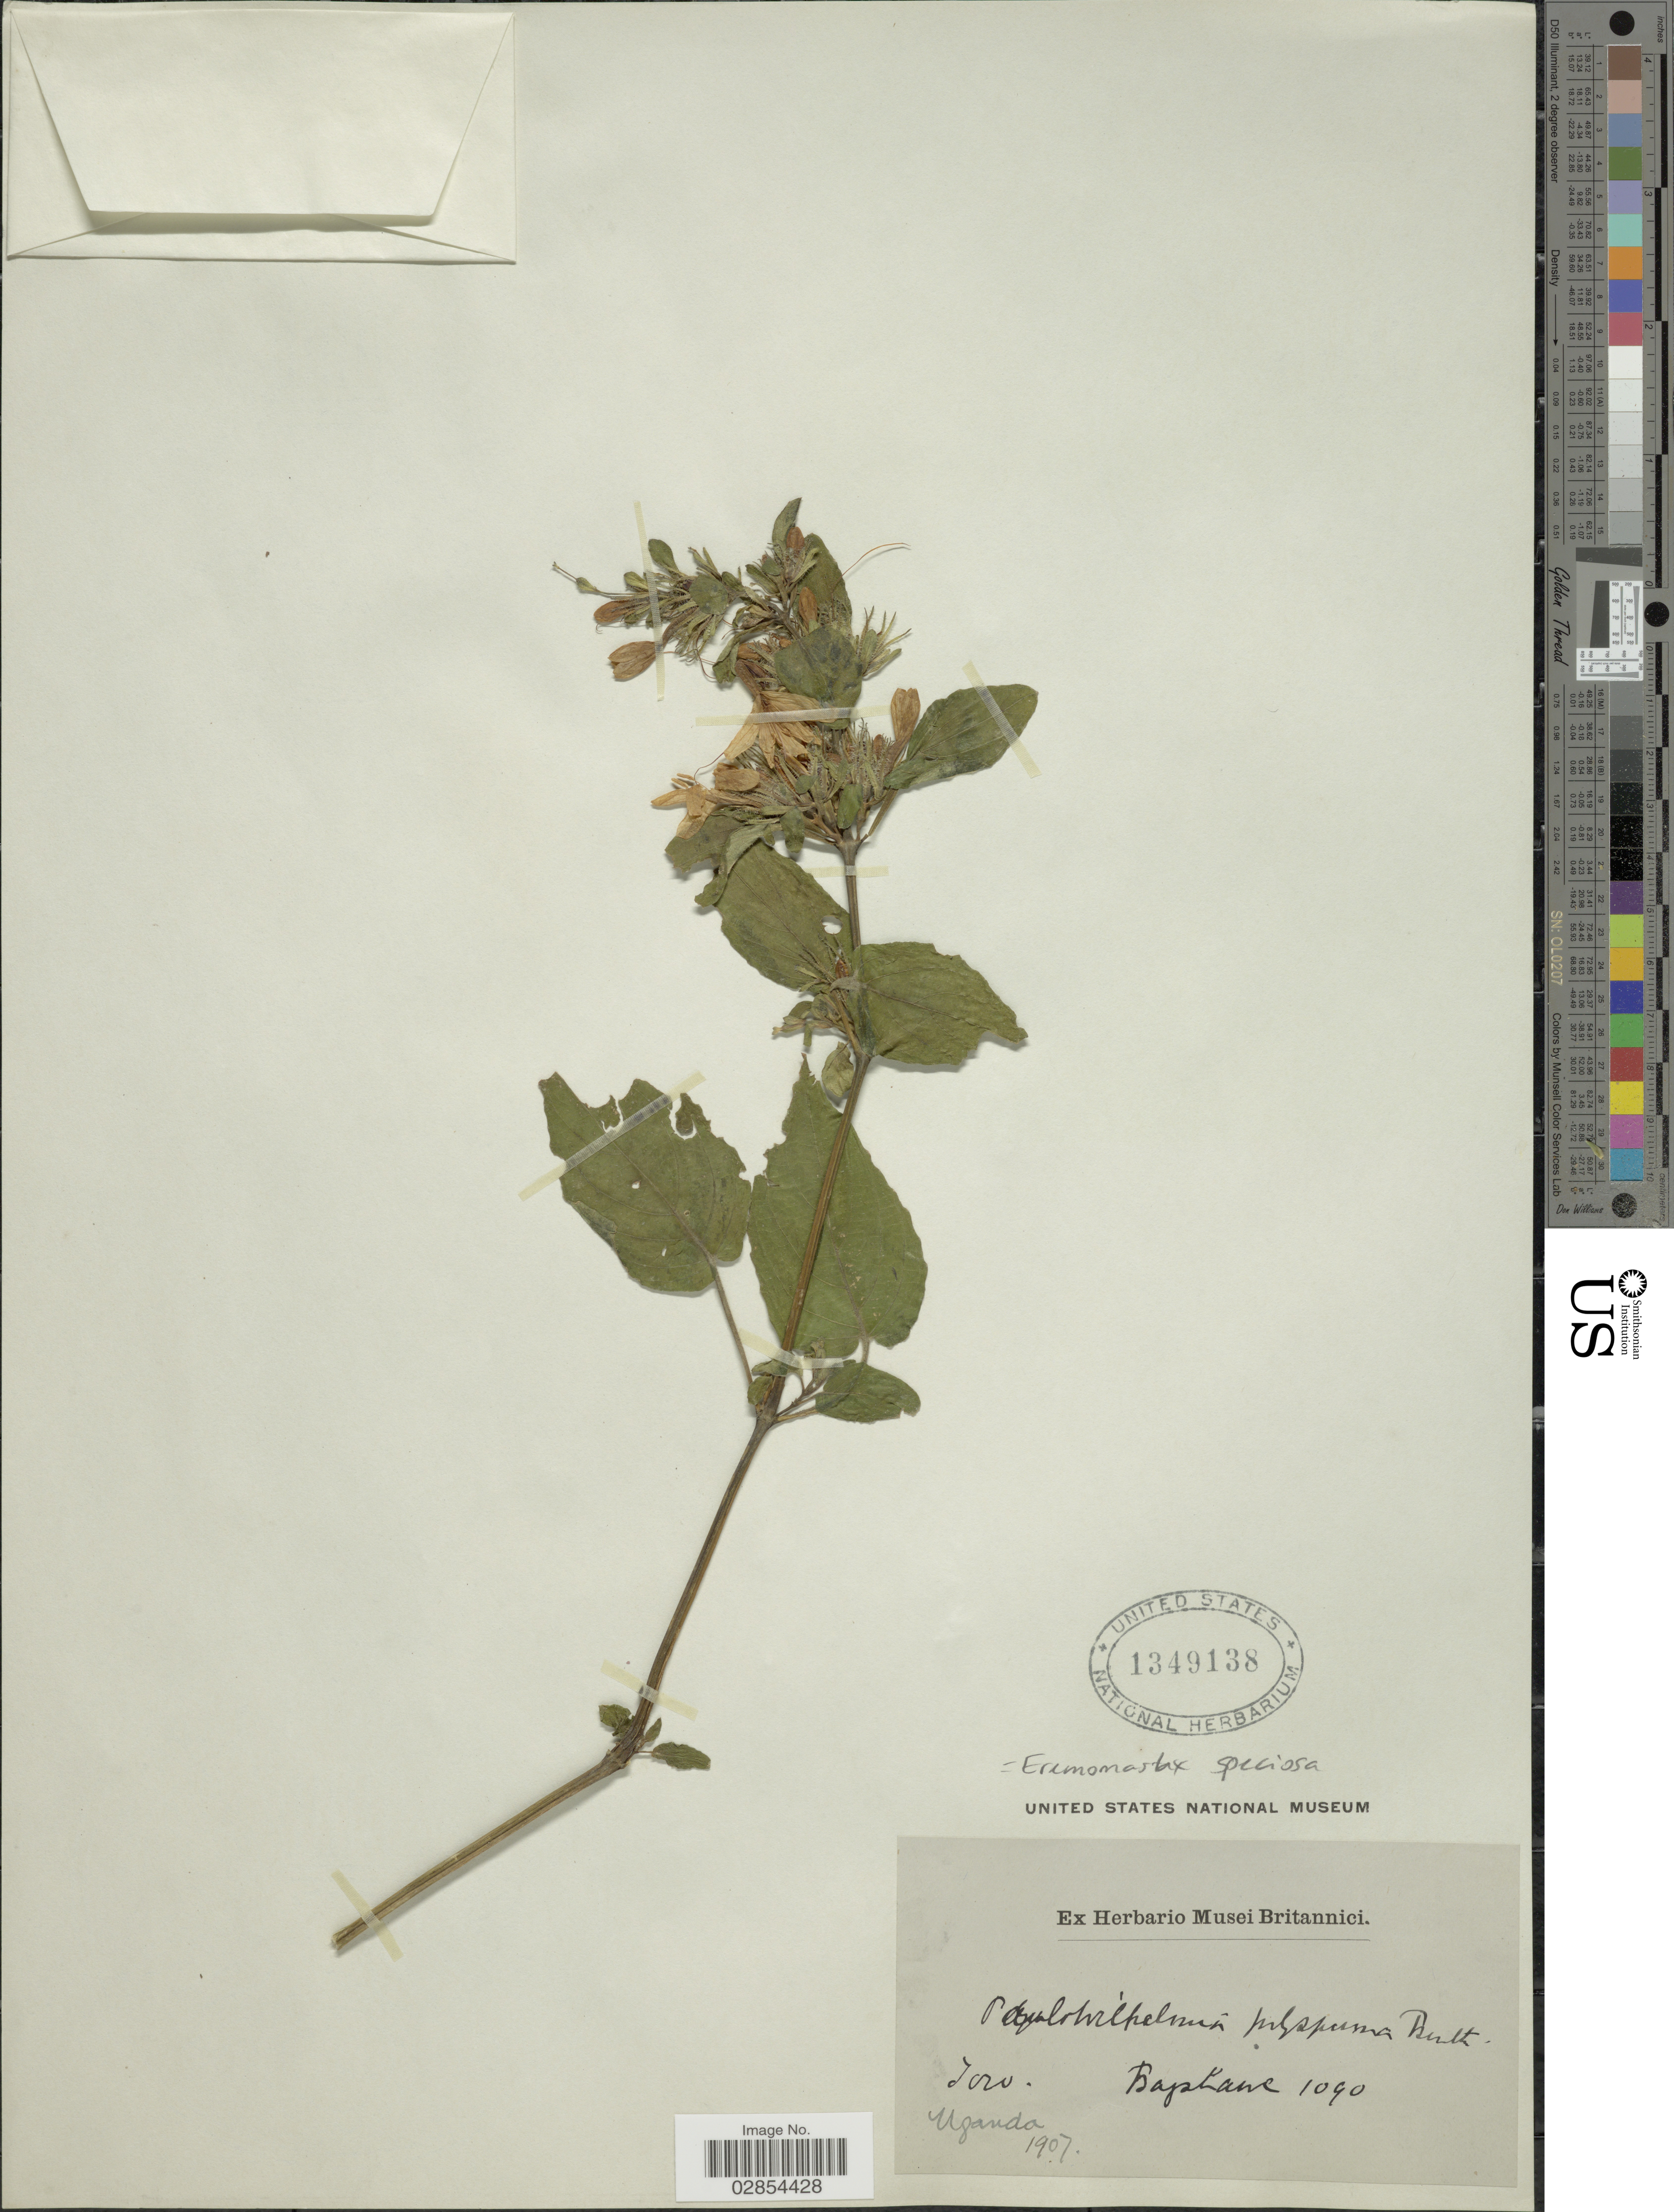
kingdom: Plantae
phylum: Tracheophyta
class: Magnoliopsida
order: Lamiales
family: Acanthaceae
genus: Eremomastax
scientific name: Eremomastax speciosa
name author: (Hochst.) Cufod.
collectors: Bagshawe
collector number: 1090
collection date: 1907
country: Uganda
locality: Toro.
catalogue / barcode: US 1349138